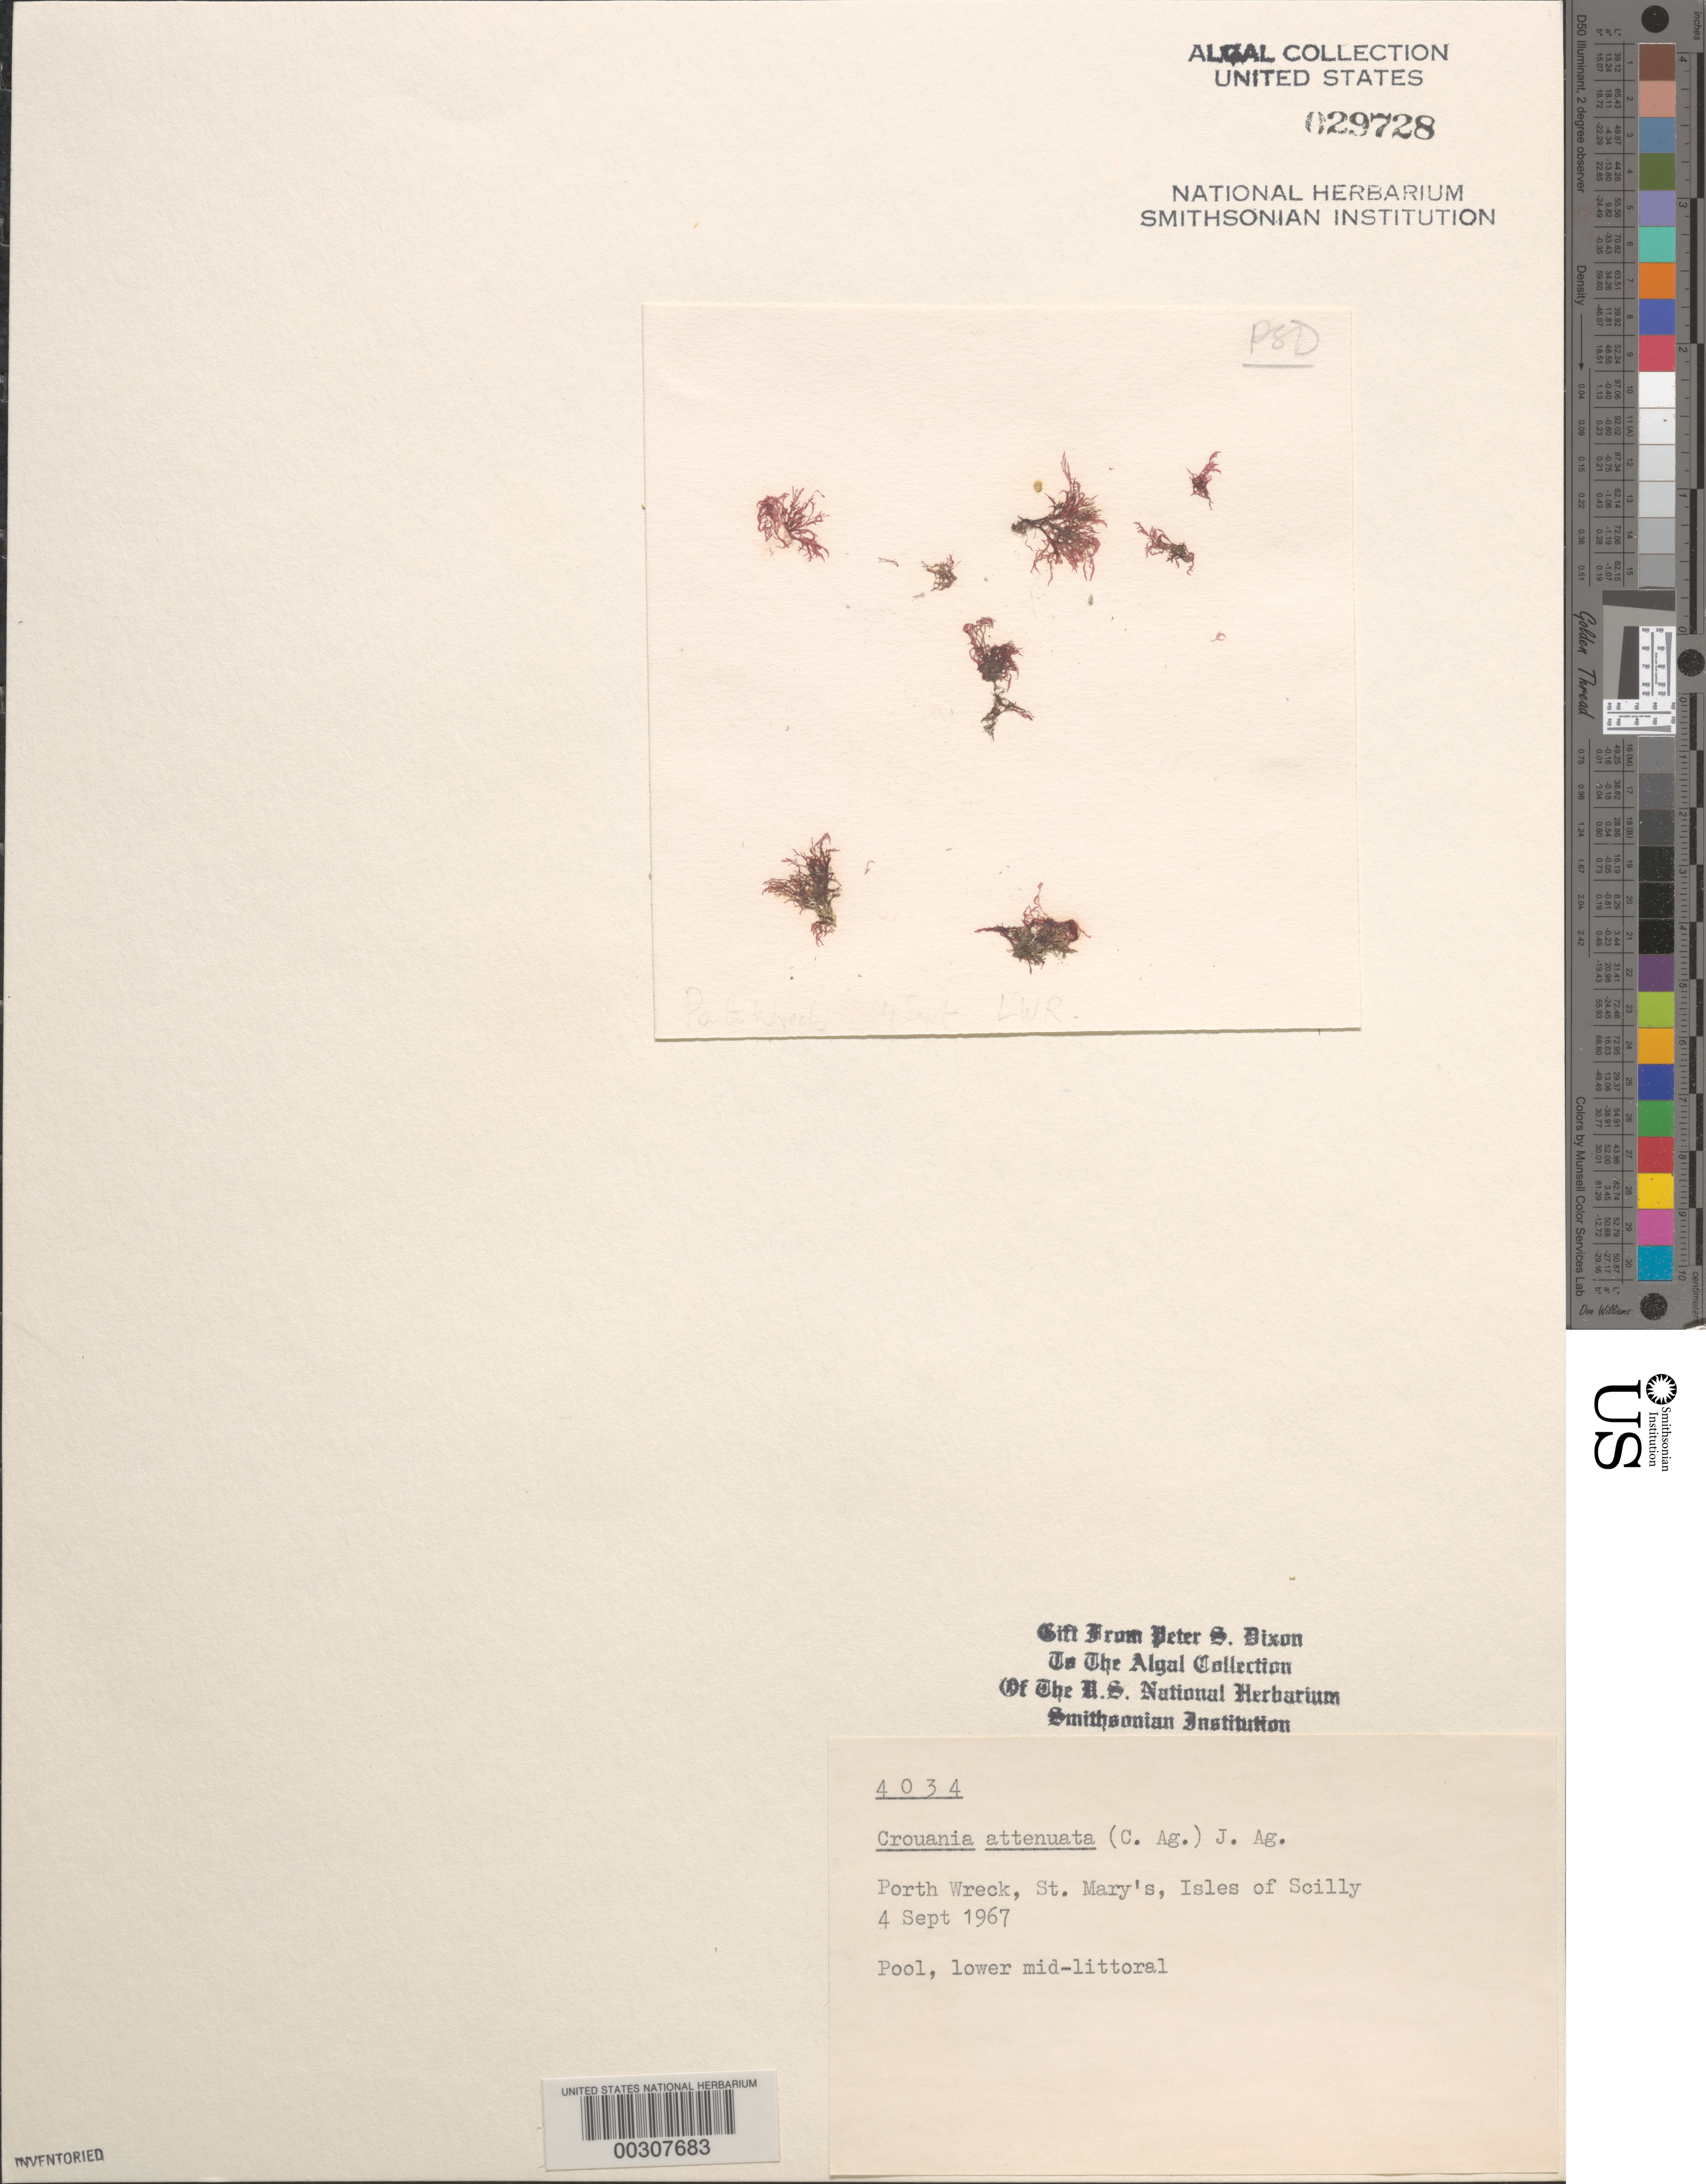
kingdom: Plantae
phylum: Rhodophyta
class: Florideophyceae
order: Ceramiales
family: Callithamniaceae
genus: Crouania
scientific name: Crouania attenuata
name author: (C. Agardh) J. Agardh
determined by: Dixon, P. S.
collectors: P. S. Dixon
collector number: PSD 4034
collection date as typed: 04 Sep 1967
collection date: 1967-09-04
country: United Kingdom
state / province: England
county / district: Council of the Isles of Scilly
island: St. Mary's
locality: Porth Wreck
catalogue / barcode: US 29728